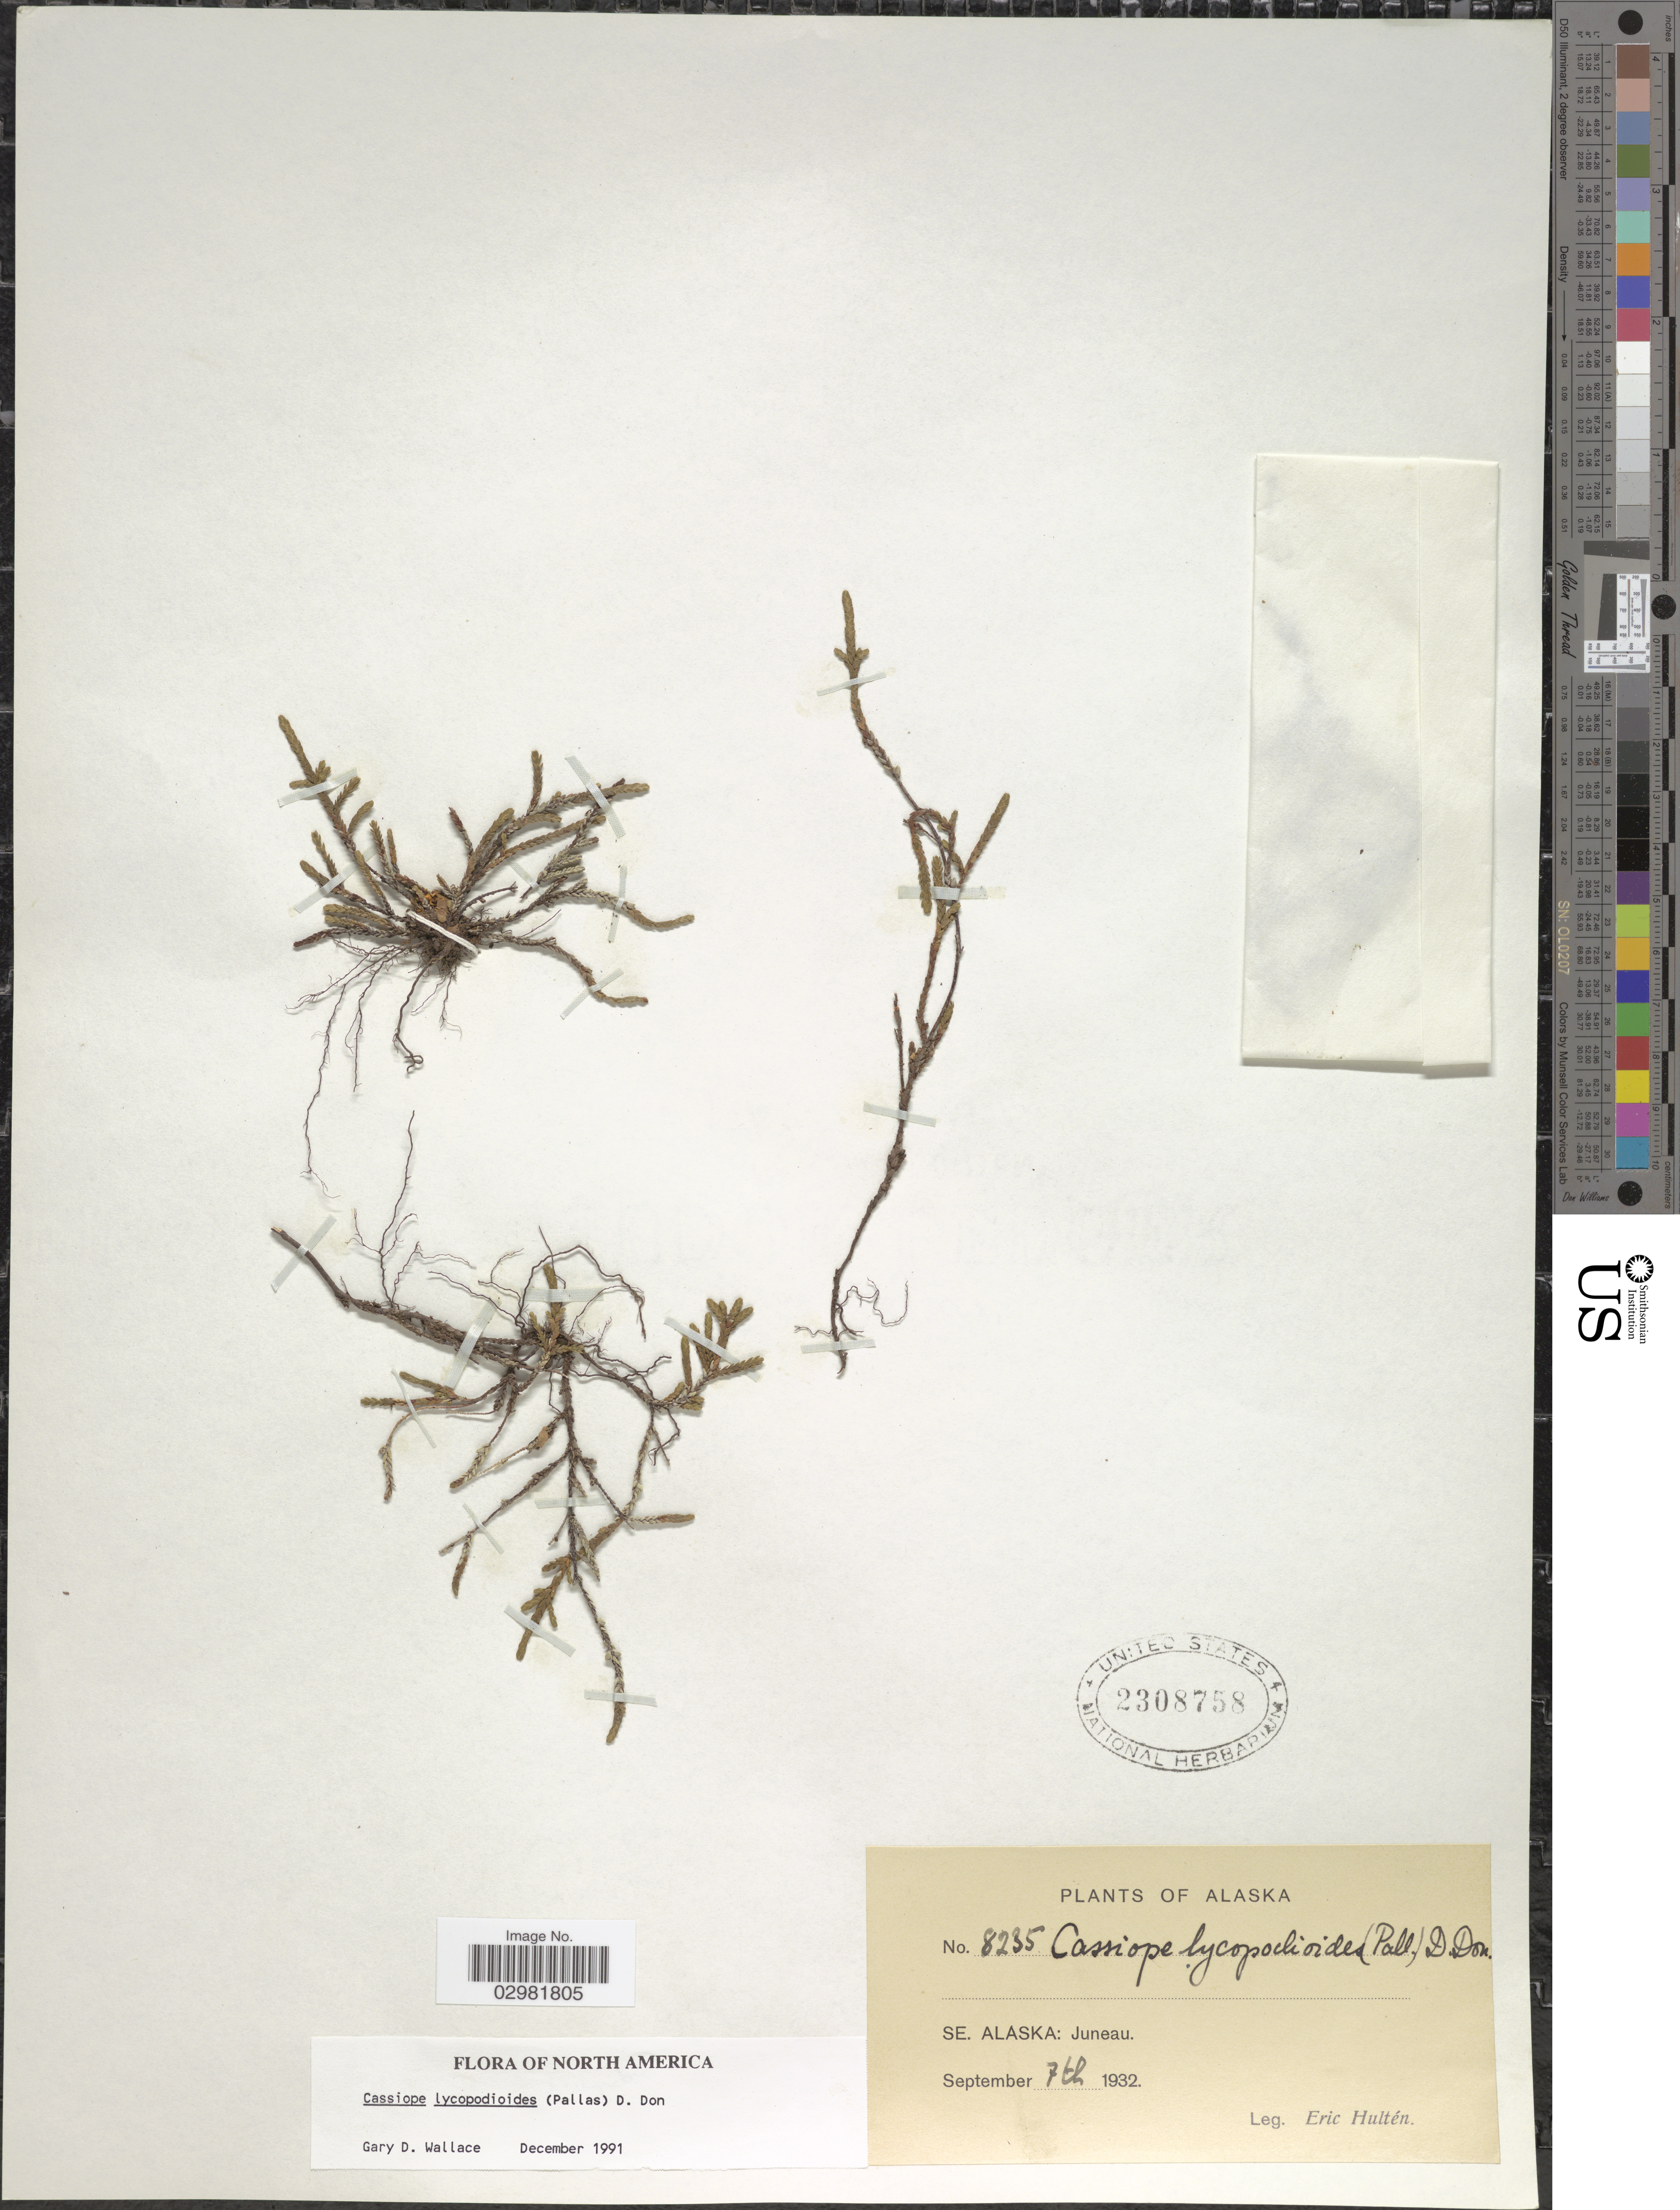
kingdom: Plantae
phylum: Tracheophyta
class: Magnoliopsida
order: Ericales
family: Ericaceae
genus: Cassiope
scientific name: Cassiope lycopodioides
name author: (Pall.) D. Don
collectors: E. G. Hultén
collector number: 8235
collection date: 1932-09-07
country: United States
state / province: Alaska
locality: SE. Alaska: Juneau.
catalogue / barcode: US 2308758